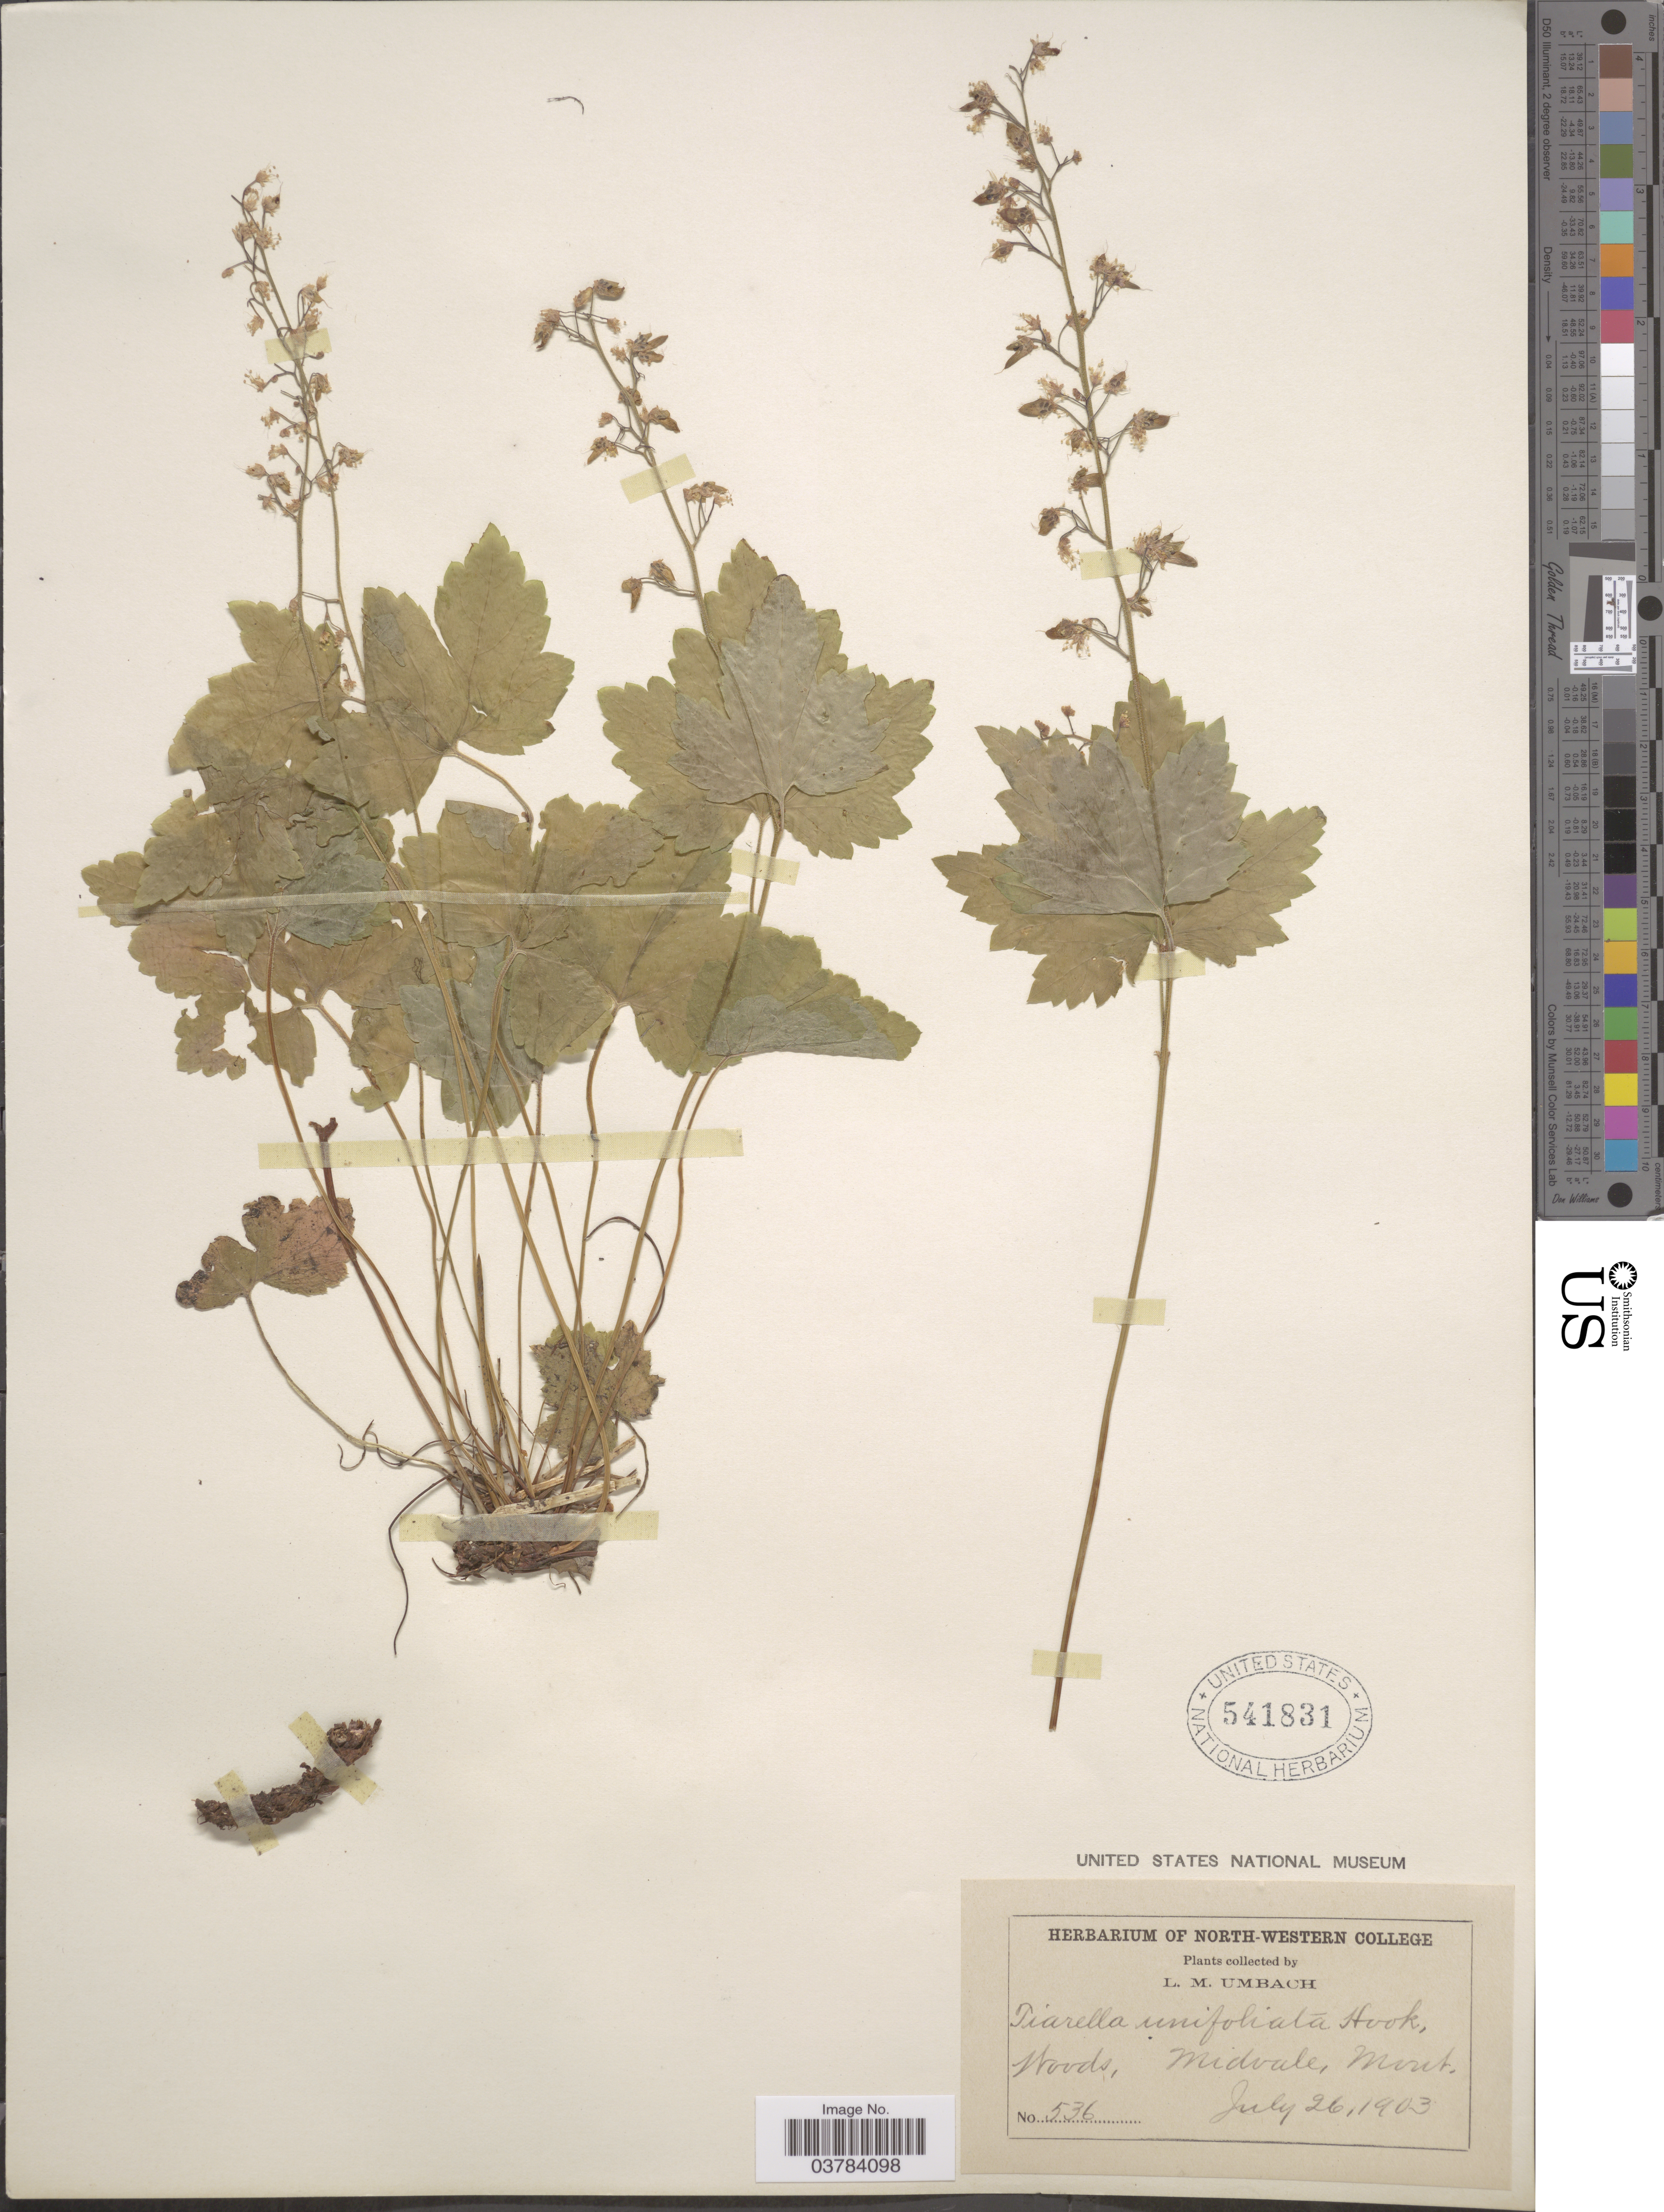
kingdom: Plantae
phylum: Tracheophyta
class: Magnoliopsida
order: Saxifragales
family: Saxifragaceae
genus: Tiarella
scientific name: Tiarella unifoliata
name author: Hook.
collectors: L. M. Umbach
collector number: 536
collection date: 1903-07-26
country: United States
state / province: Montana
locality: Woods, Midvale.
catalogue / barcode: US 541831